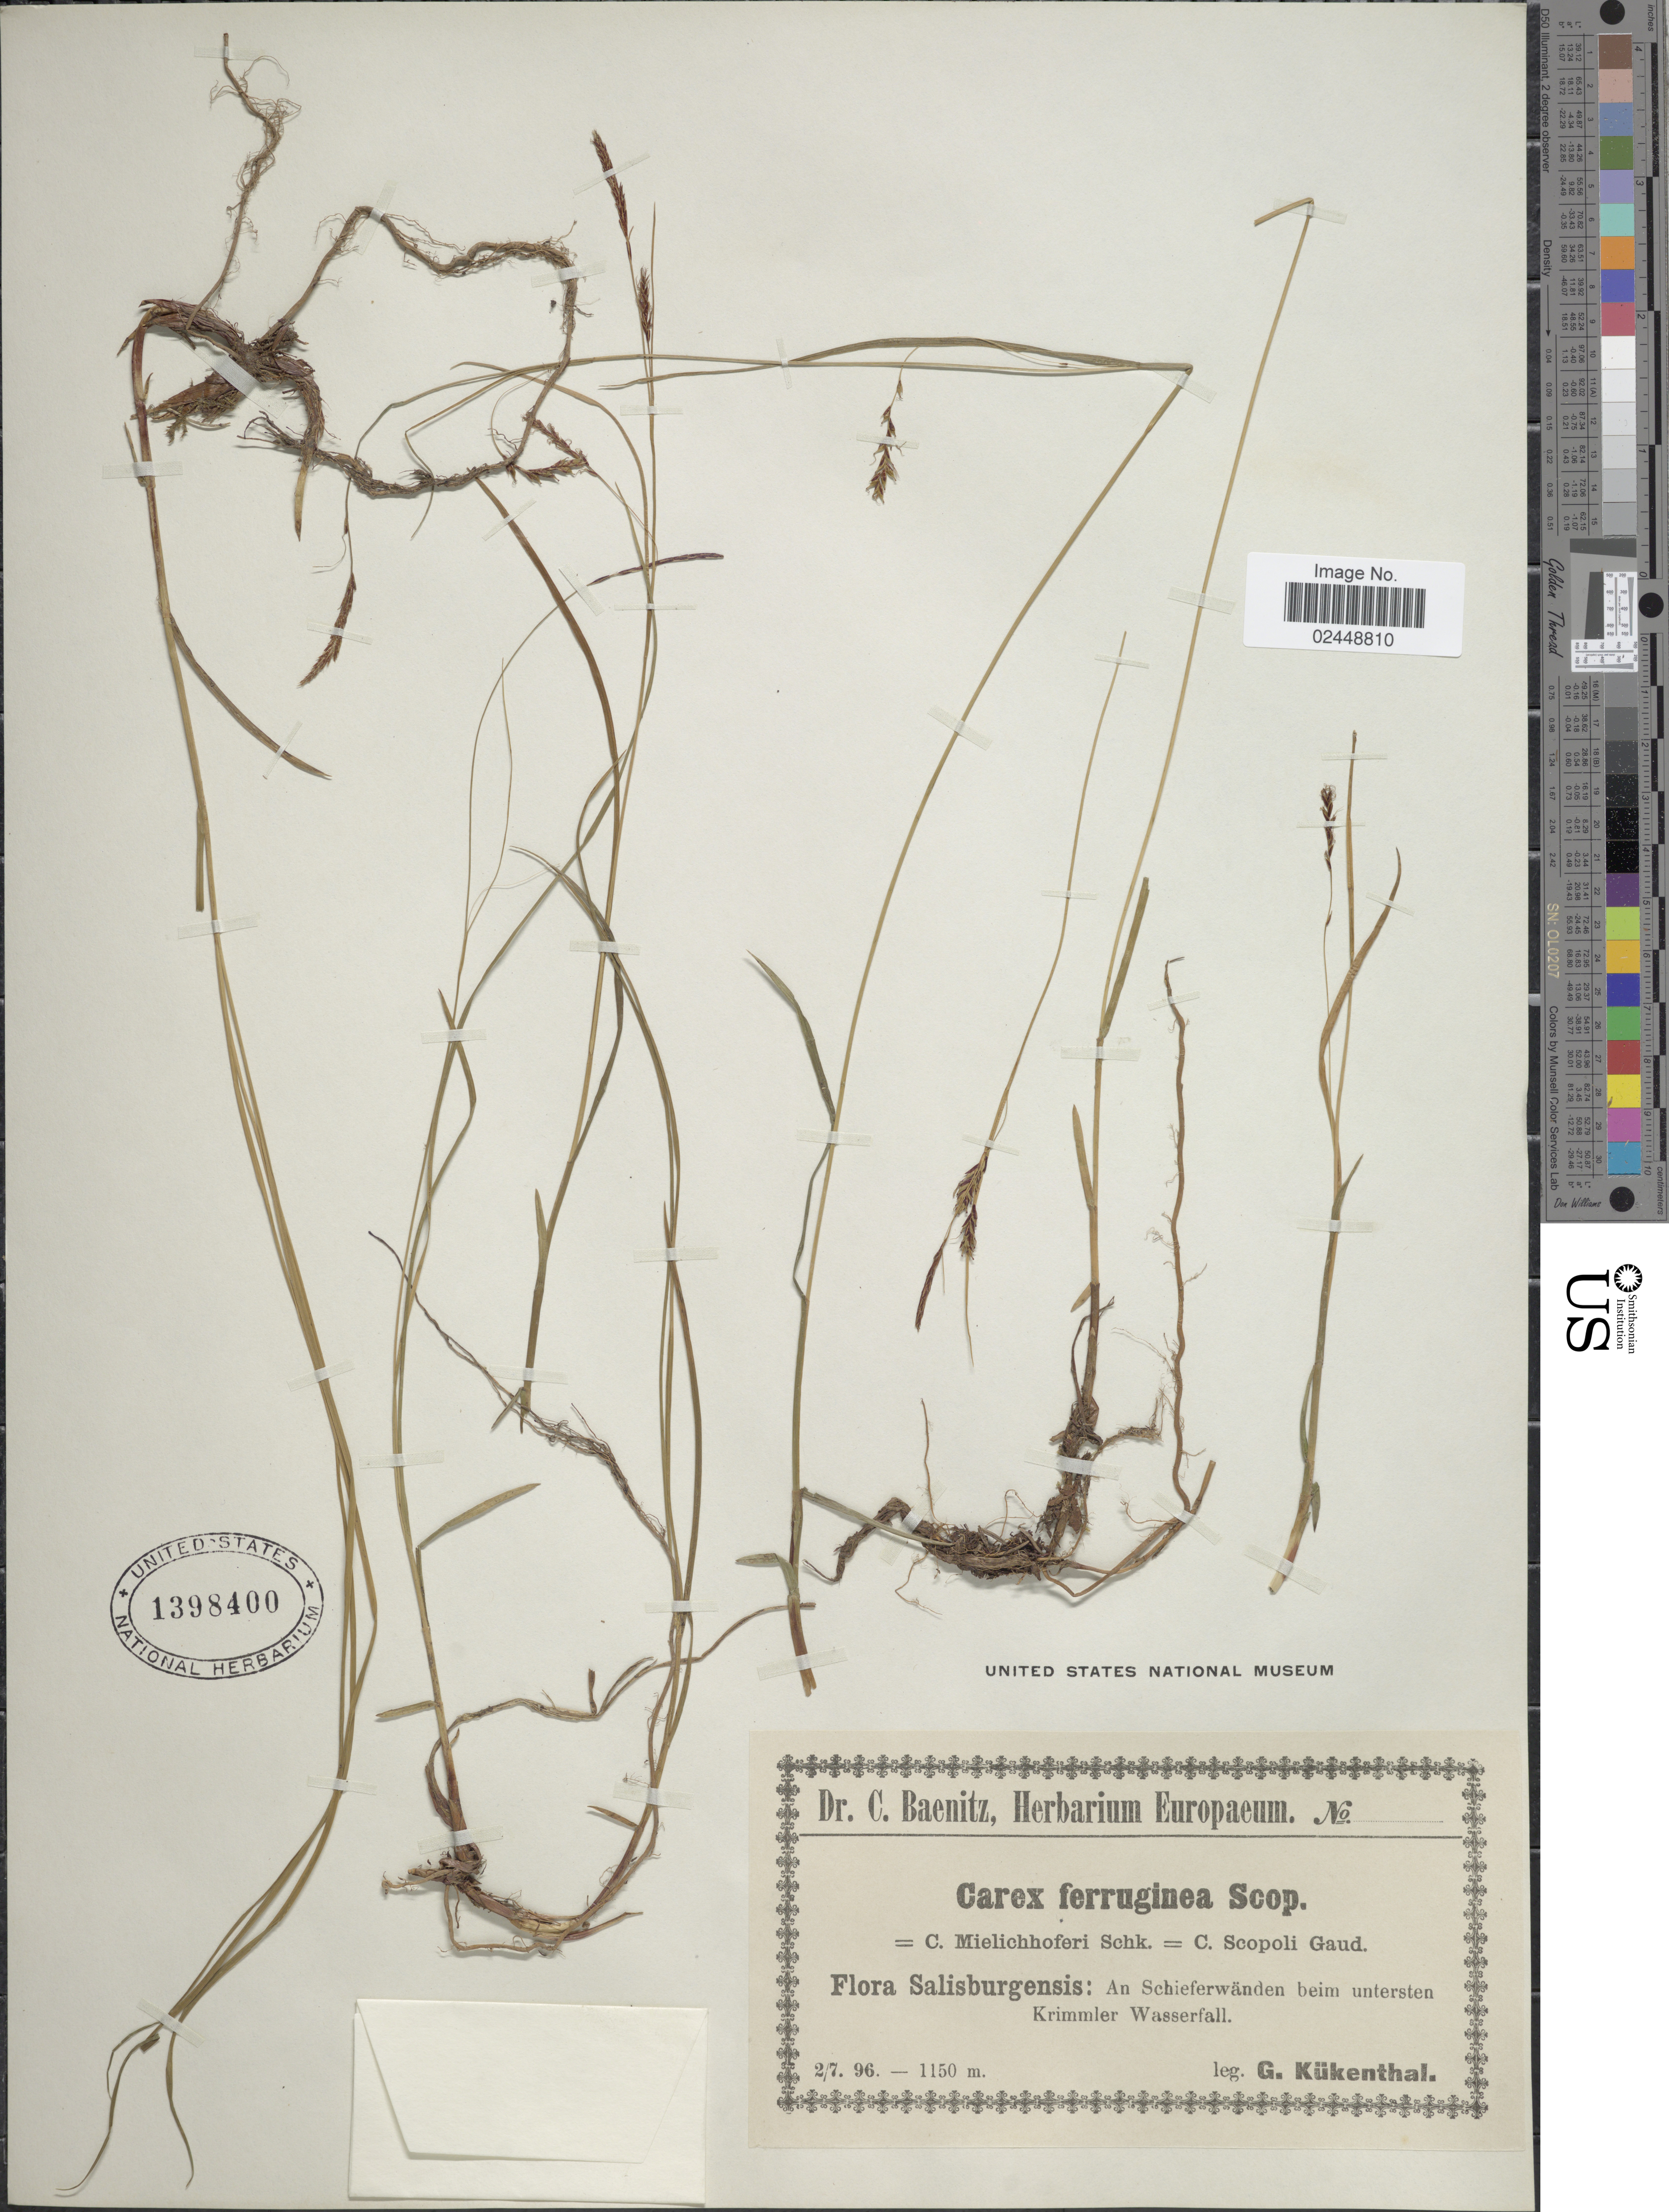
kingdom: Plantae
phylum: Tracheophyta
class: Liliopsida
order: Poales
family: Cyperaceae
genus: Carex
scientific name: Carex ferruginea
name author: Scop.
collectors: G. Kükenthal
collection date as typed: Transcribed d/m/y: 2/7/96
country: Austria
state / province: Salzburg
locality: Salisburgensis; An Schieferwanden beim untersten Krimmler Wasserfall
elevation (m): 1150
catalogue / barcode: US 1398400